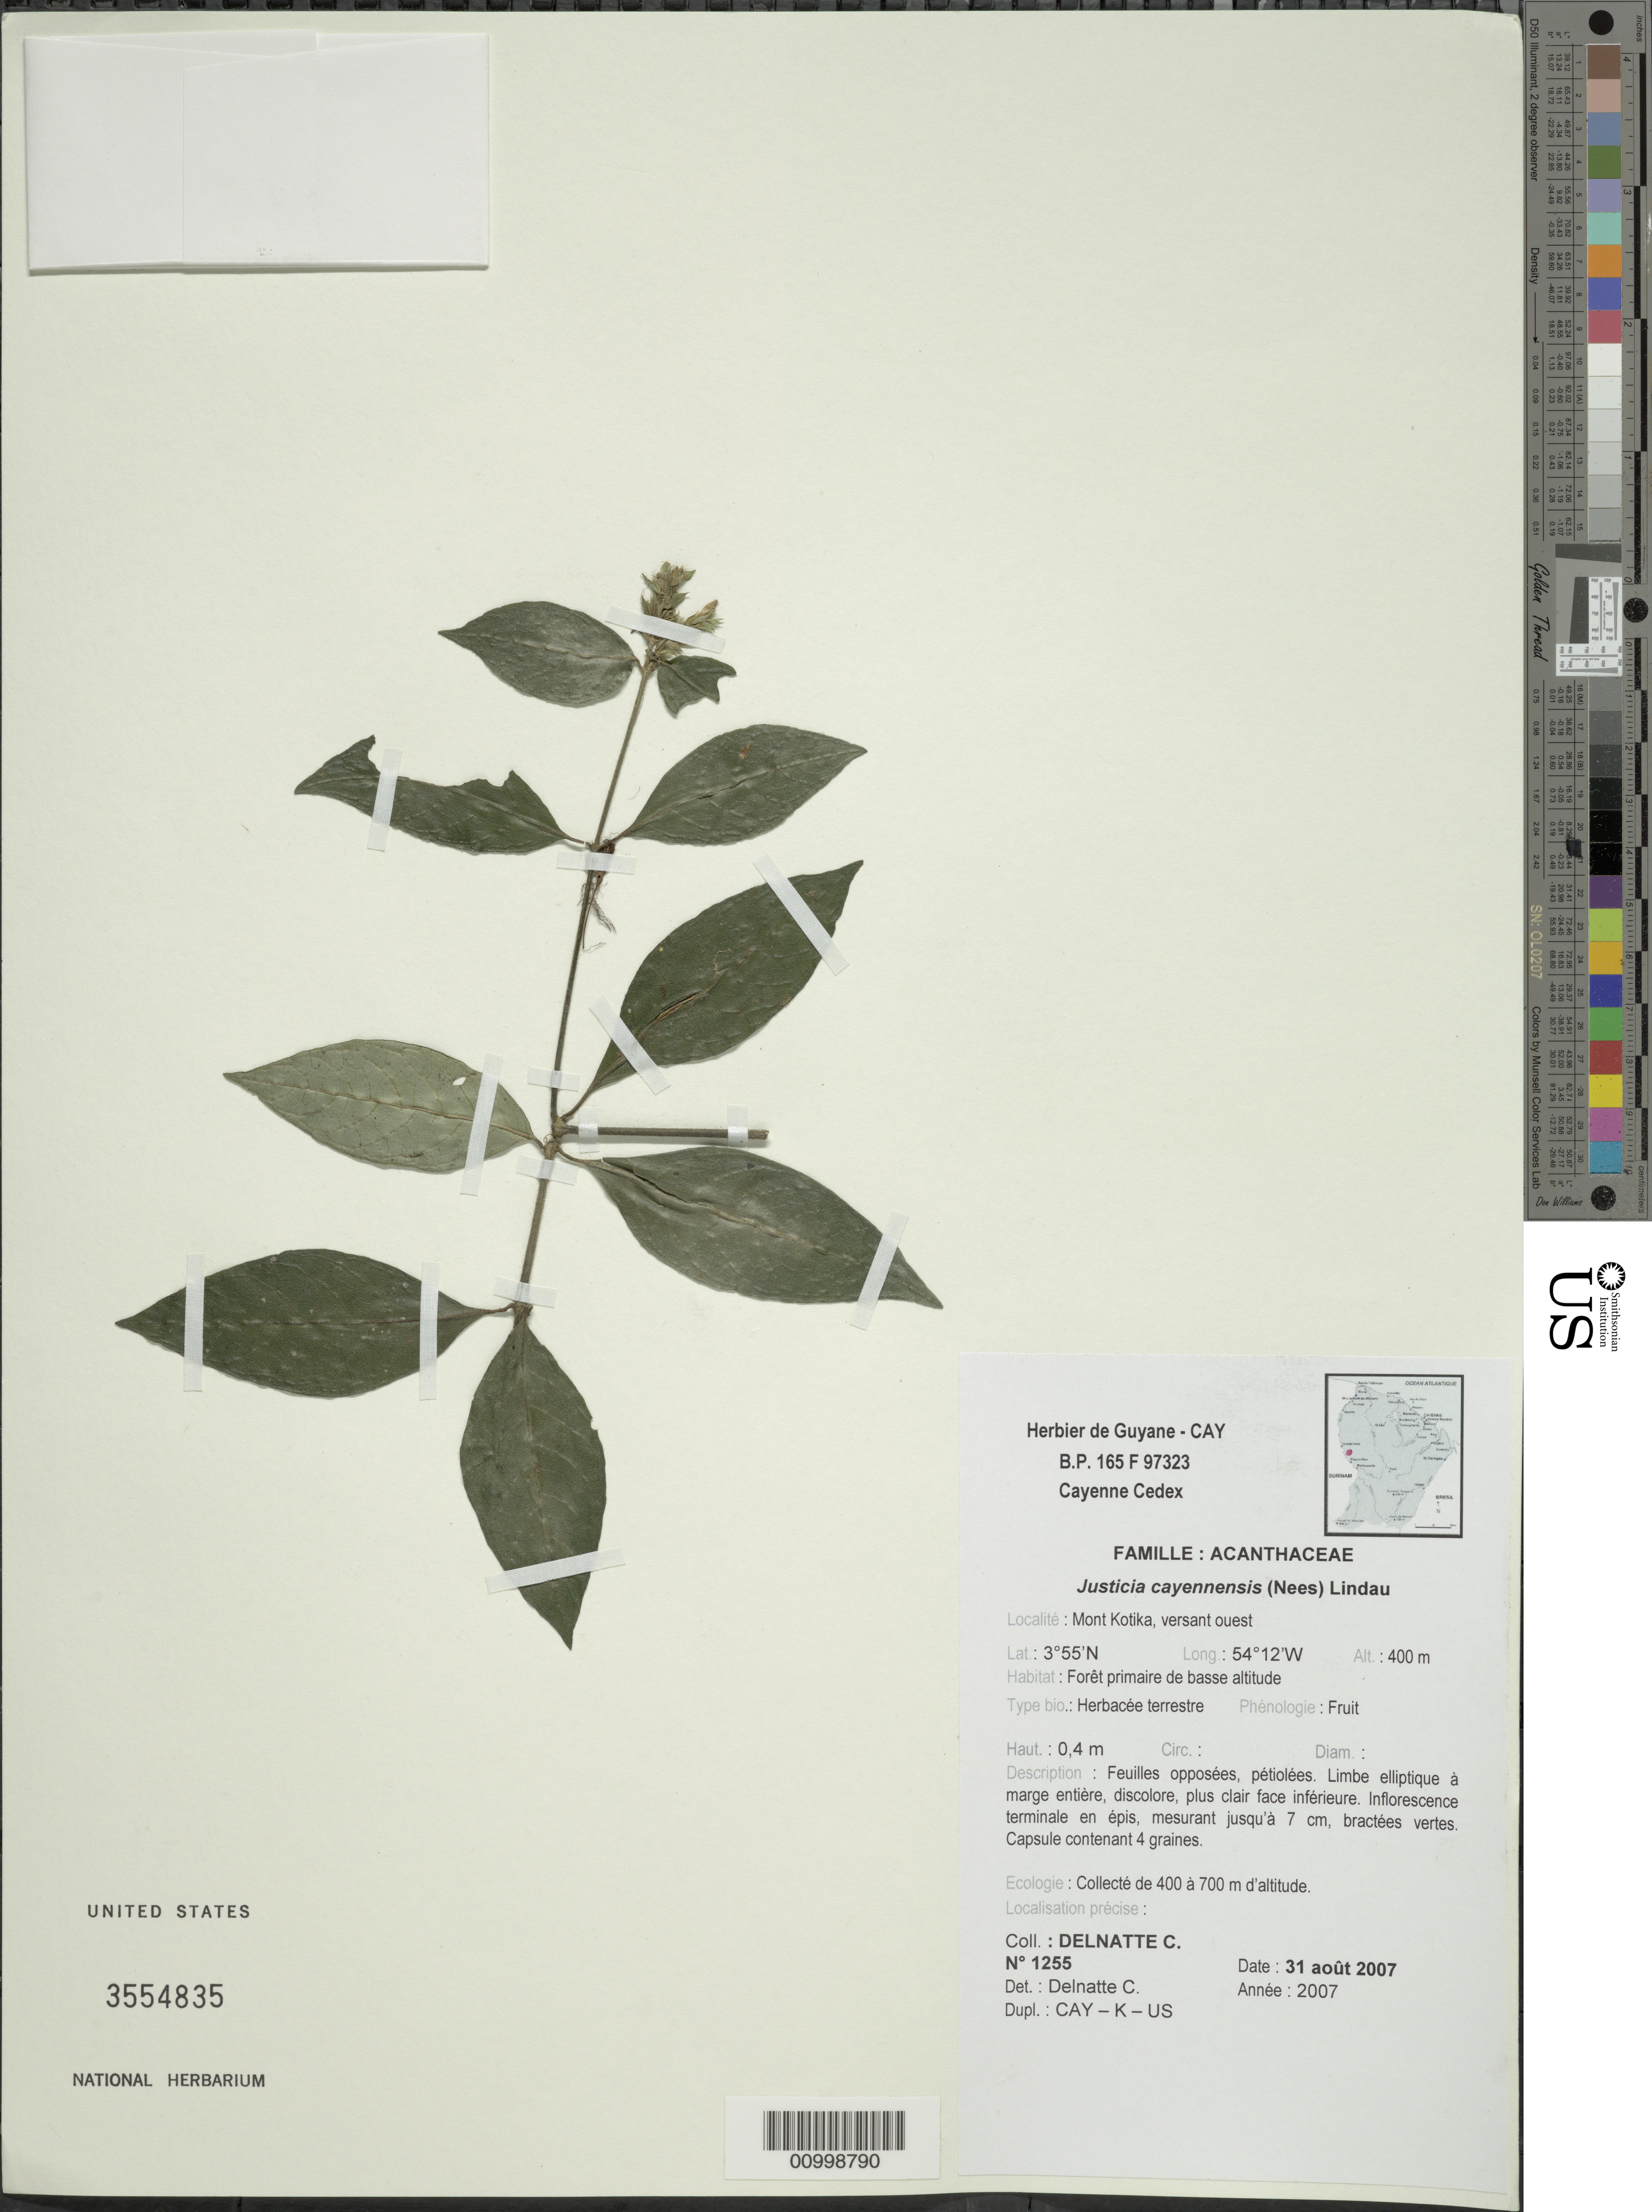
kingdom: Plantae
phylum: Tracheophyta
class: Magnoliopsida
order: Lamiales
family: Acanthaceae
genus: Justicia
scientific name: Justicia cayennensis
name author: (Nees) Lindau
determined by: Delnatte, C.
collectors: C. Delnatte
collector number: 1255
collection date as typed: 31-Aug-07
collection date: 2007-08-31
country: French Guiana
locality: Mont Kotika, versant ouest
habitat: Foret primaire de basse altitude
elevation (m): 400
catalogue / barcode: US 3554835